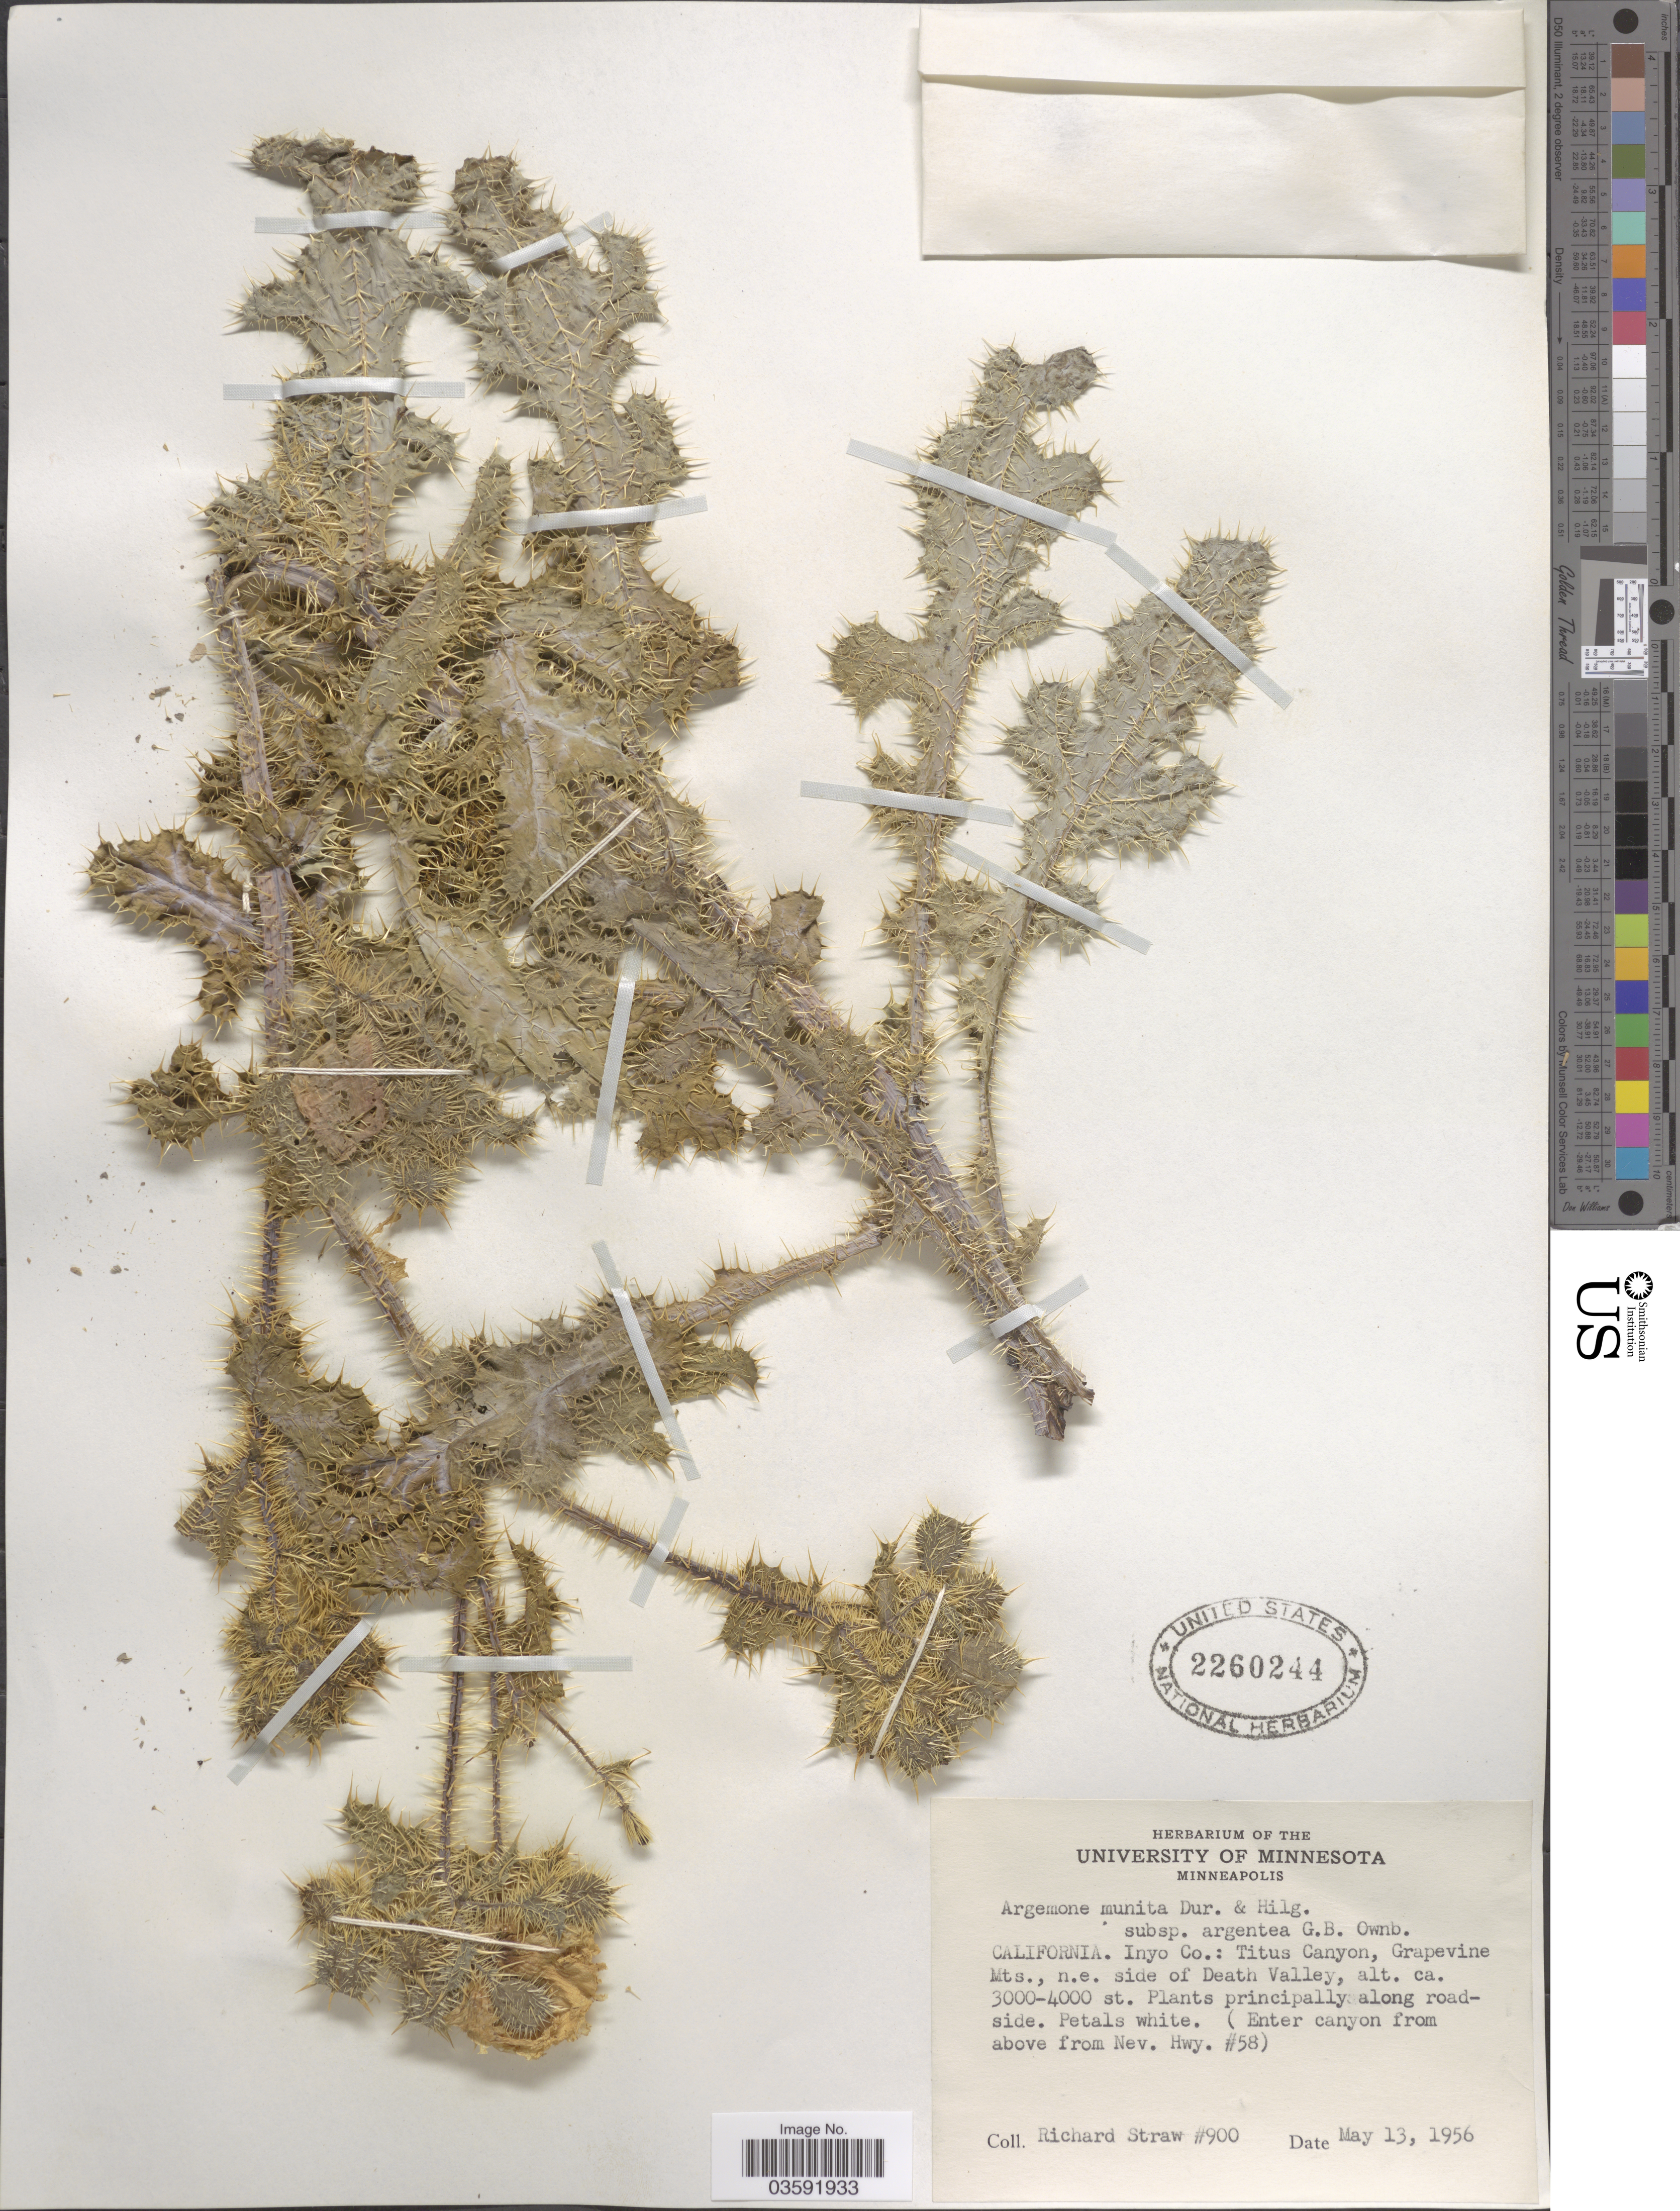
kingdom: Plantae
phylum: Tracheophyta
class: Magnoliopsida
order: Ranunculales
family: Papaveraceae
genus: Argemone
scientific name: Argemone munita subsp. argentea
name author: G.B. Ownbey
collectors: R. M. Straw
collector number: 900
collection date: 1956-05-13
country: United States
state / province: California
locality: Inyo.: Titus Canyon, Grapevine Mts., n.e. side of Death Valley. (Enter canyon from above from Nev. Hwy. #58).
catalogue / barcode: US 2260244